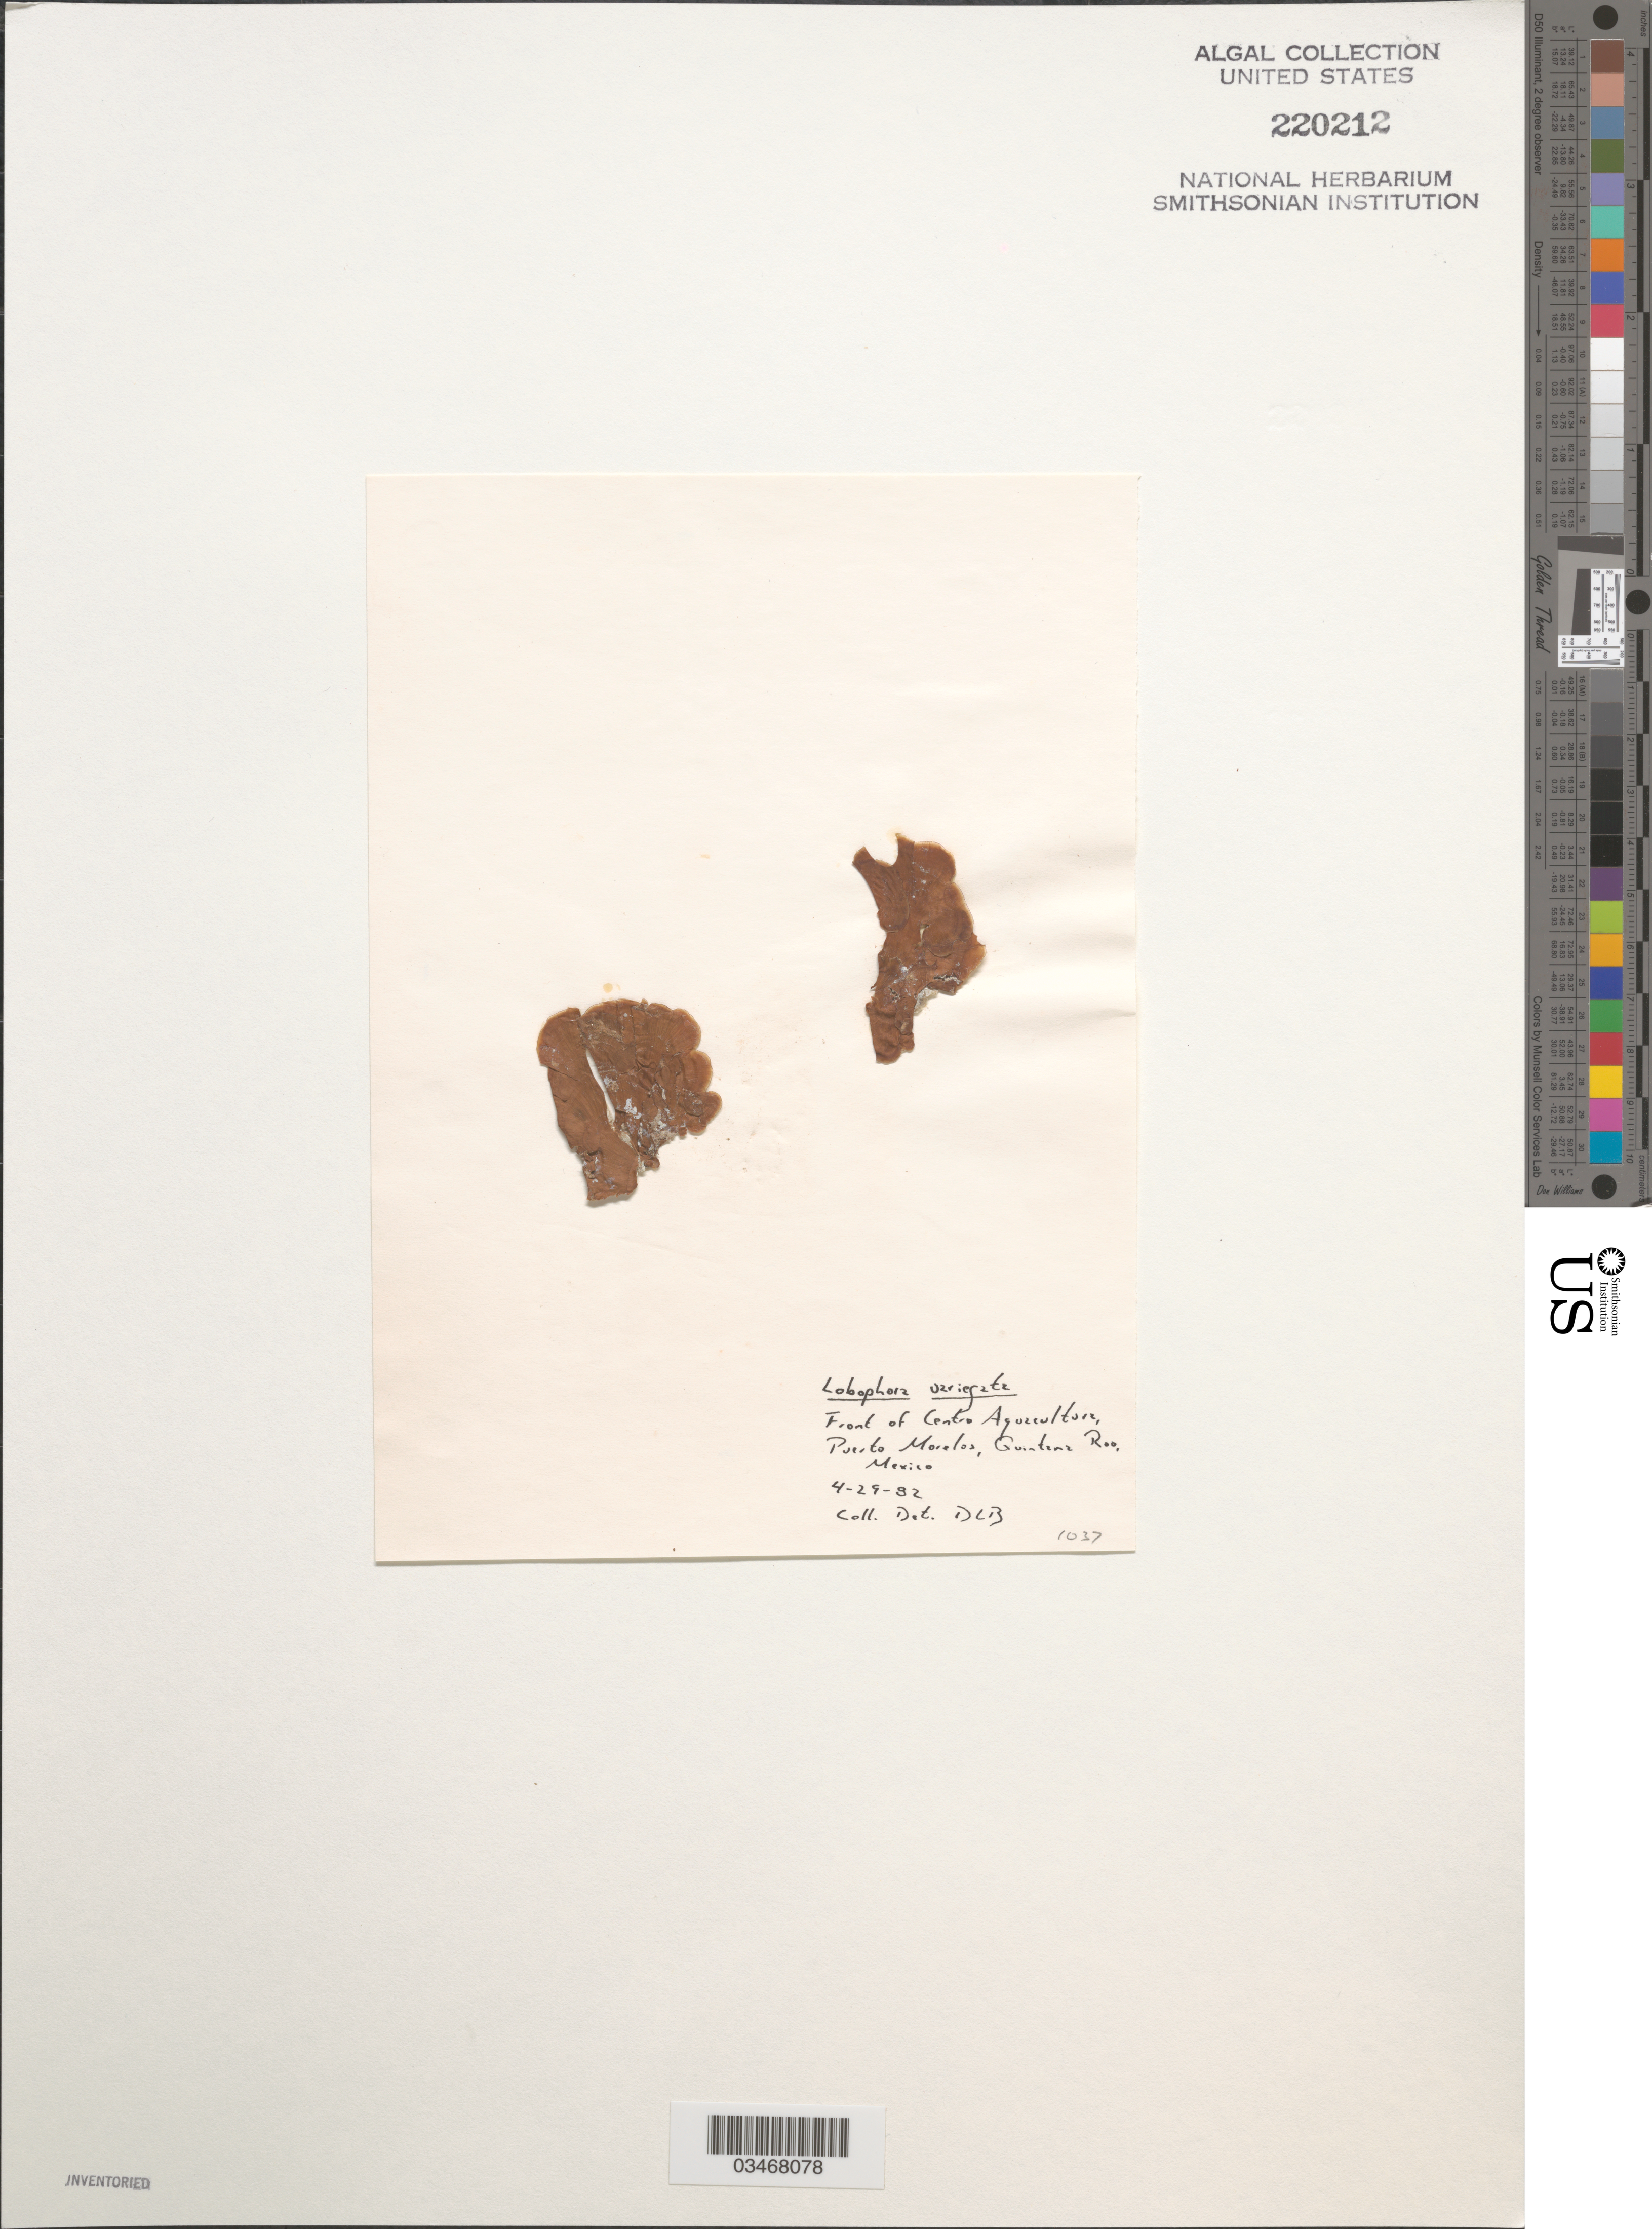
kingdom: Chromista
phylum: Ochrophyta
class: Phaeophyceae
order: Dictyotales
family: Dictyotaceae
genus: Lobophora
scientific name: Lobophora variegata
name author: (J.V.Lamouroux) Womersley & E.C. Oliveira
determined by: Ballantine, D. L.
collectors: D.L. Ballantine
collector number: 1037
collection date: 1982-04-29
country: Mexico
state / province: Quintana Roo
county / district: Puerto Morelos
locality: Front of Centro Aquacultura.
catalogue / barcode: US 220212